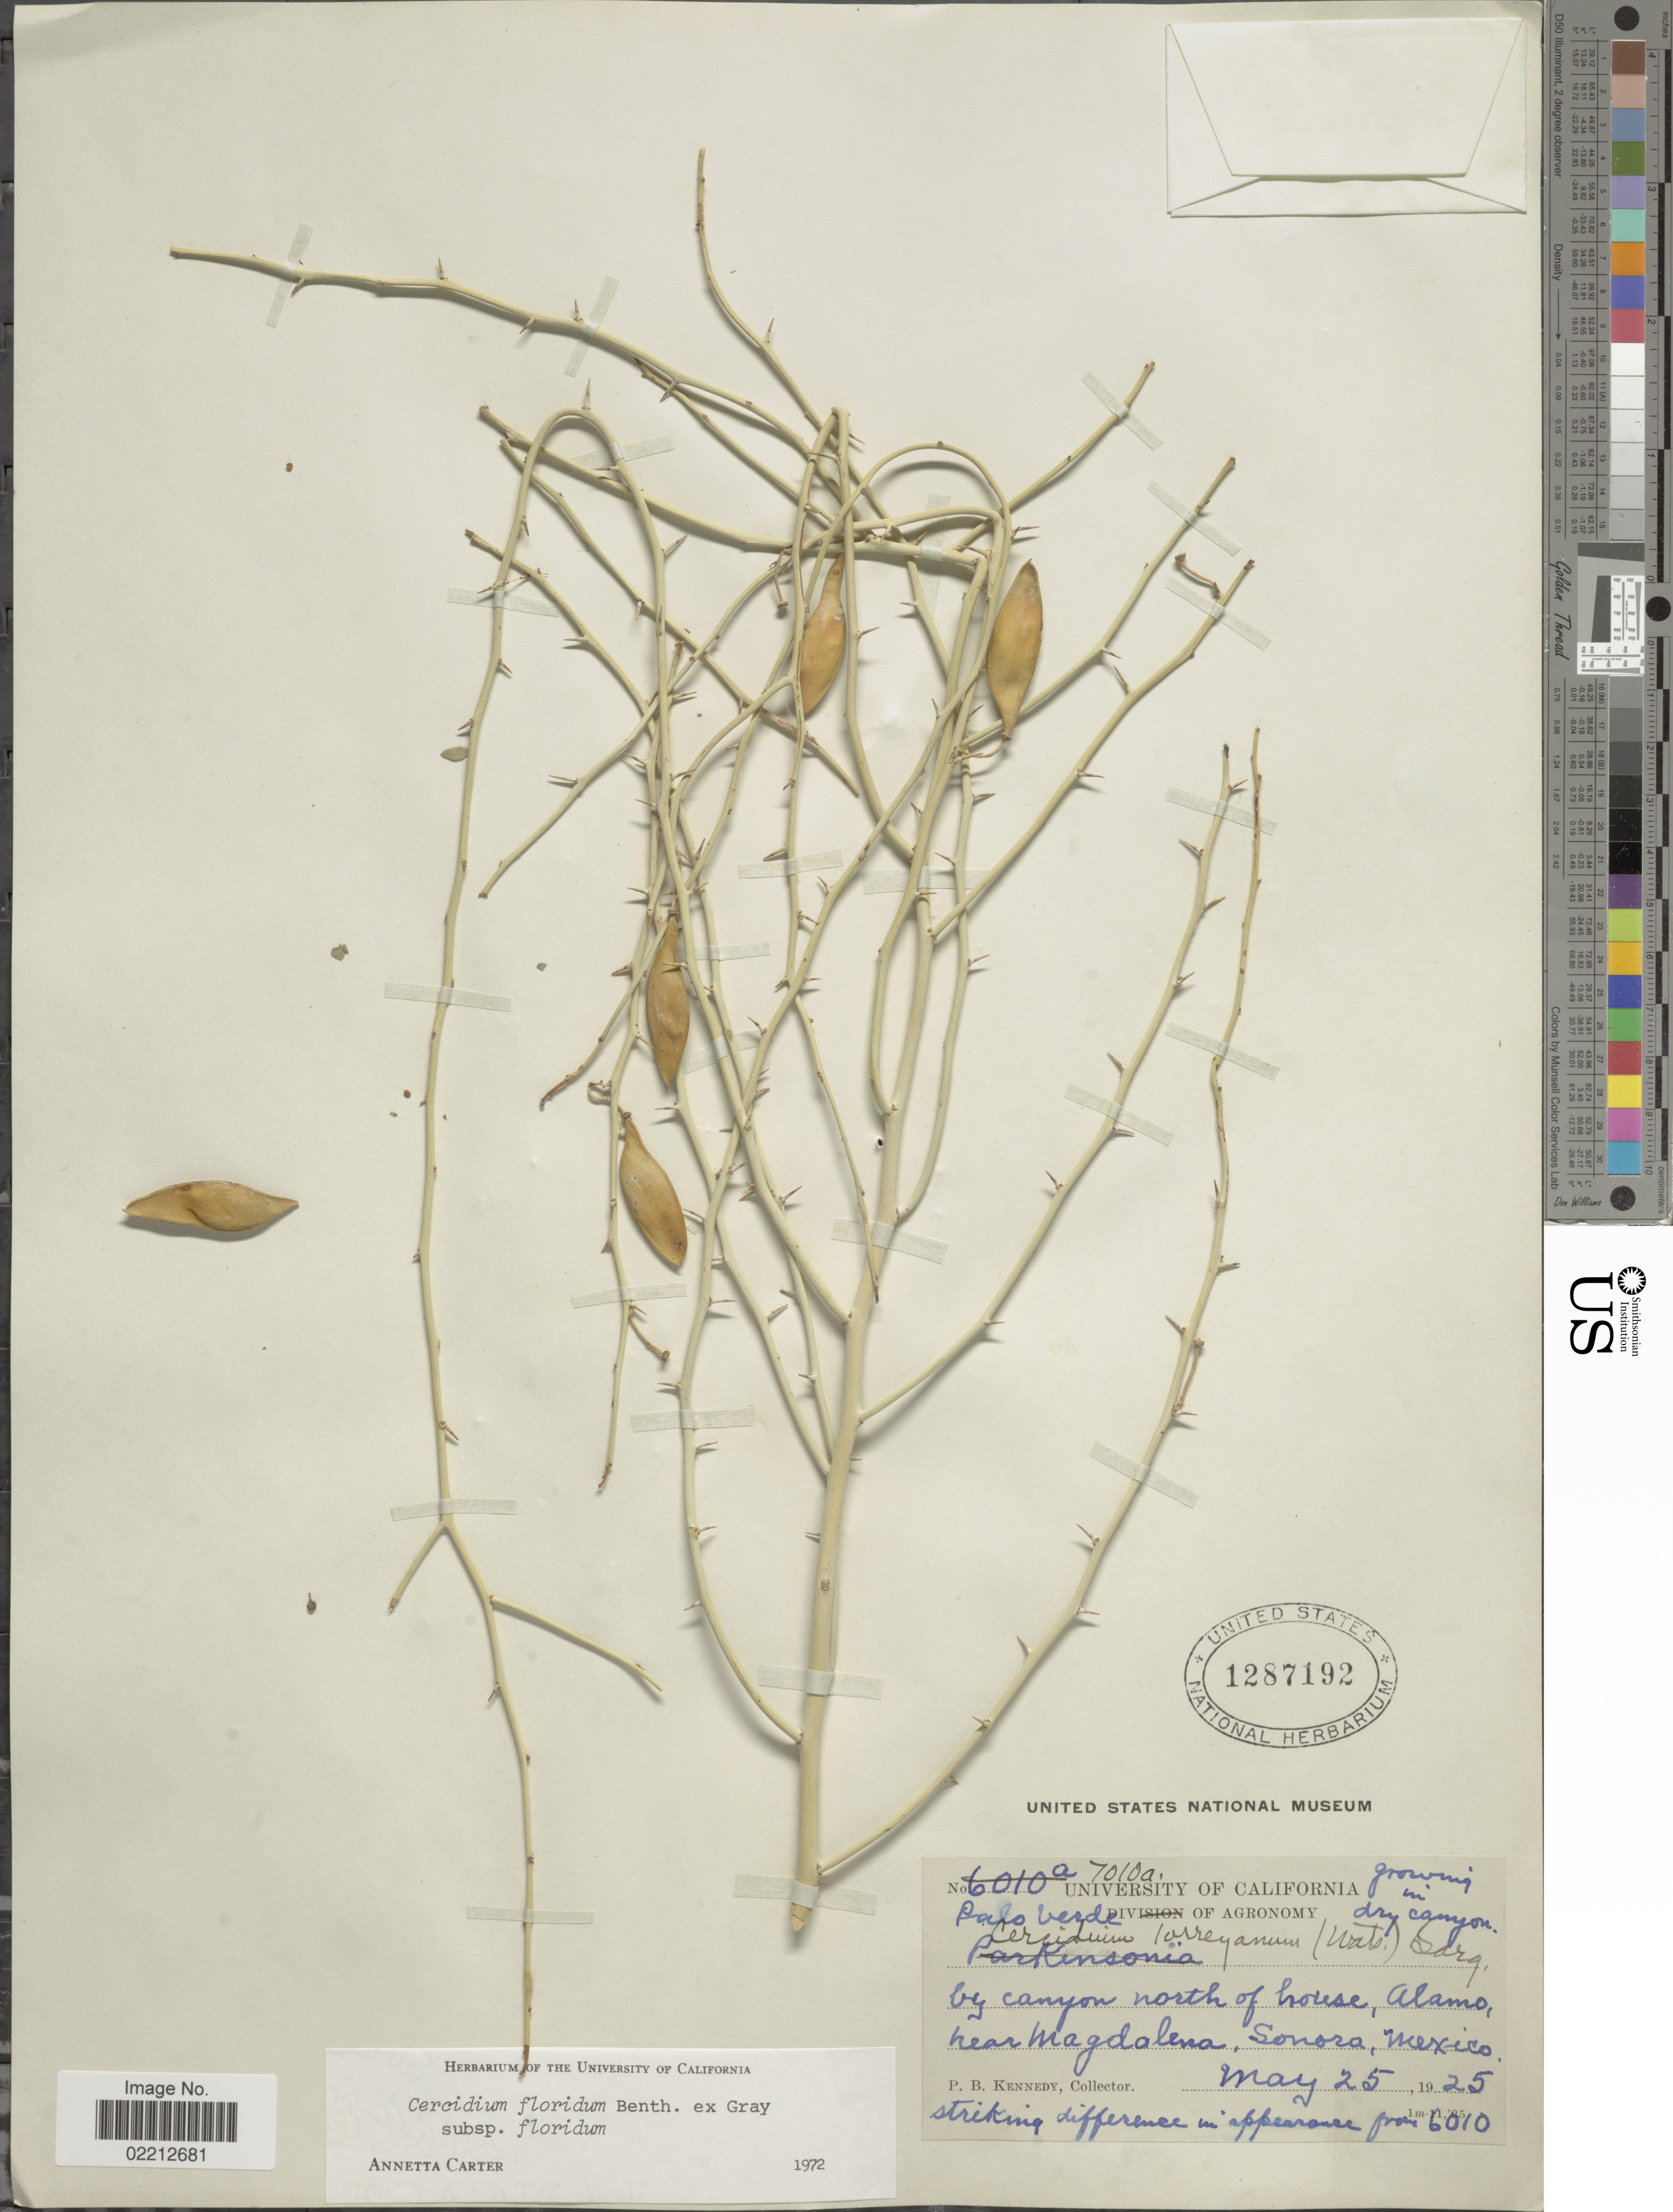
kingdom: Plantae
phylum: Tracheophyta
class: Magnoliopsida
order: Fabales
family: Fabaceae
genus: Parkinsonia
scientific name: Parkinsonia florida subsp. florida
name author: (Benth. ex A. Gray) S. Watson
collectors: P. B. Kennedy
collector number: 7010a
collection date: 1925-05-25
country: Mexico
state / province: Sonora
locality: By canyon north of house, Alamo, near Magdalena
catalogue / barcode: US 1287192